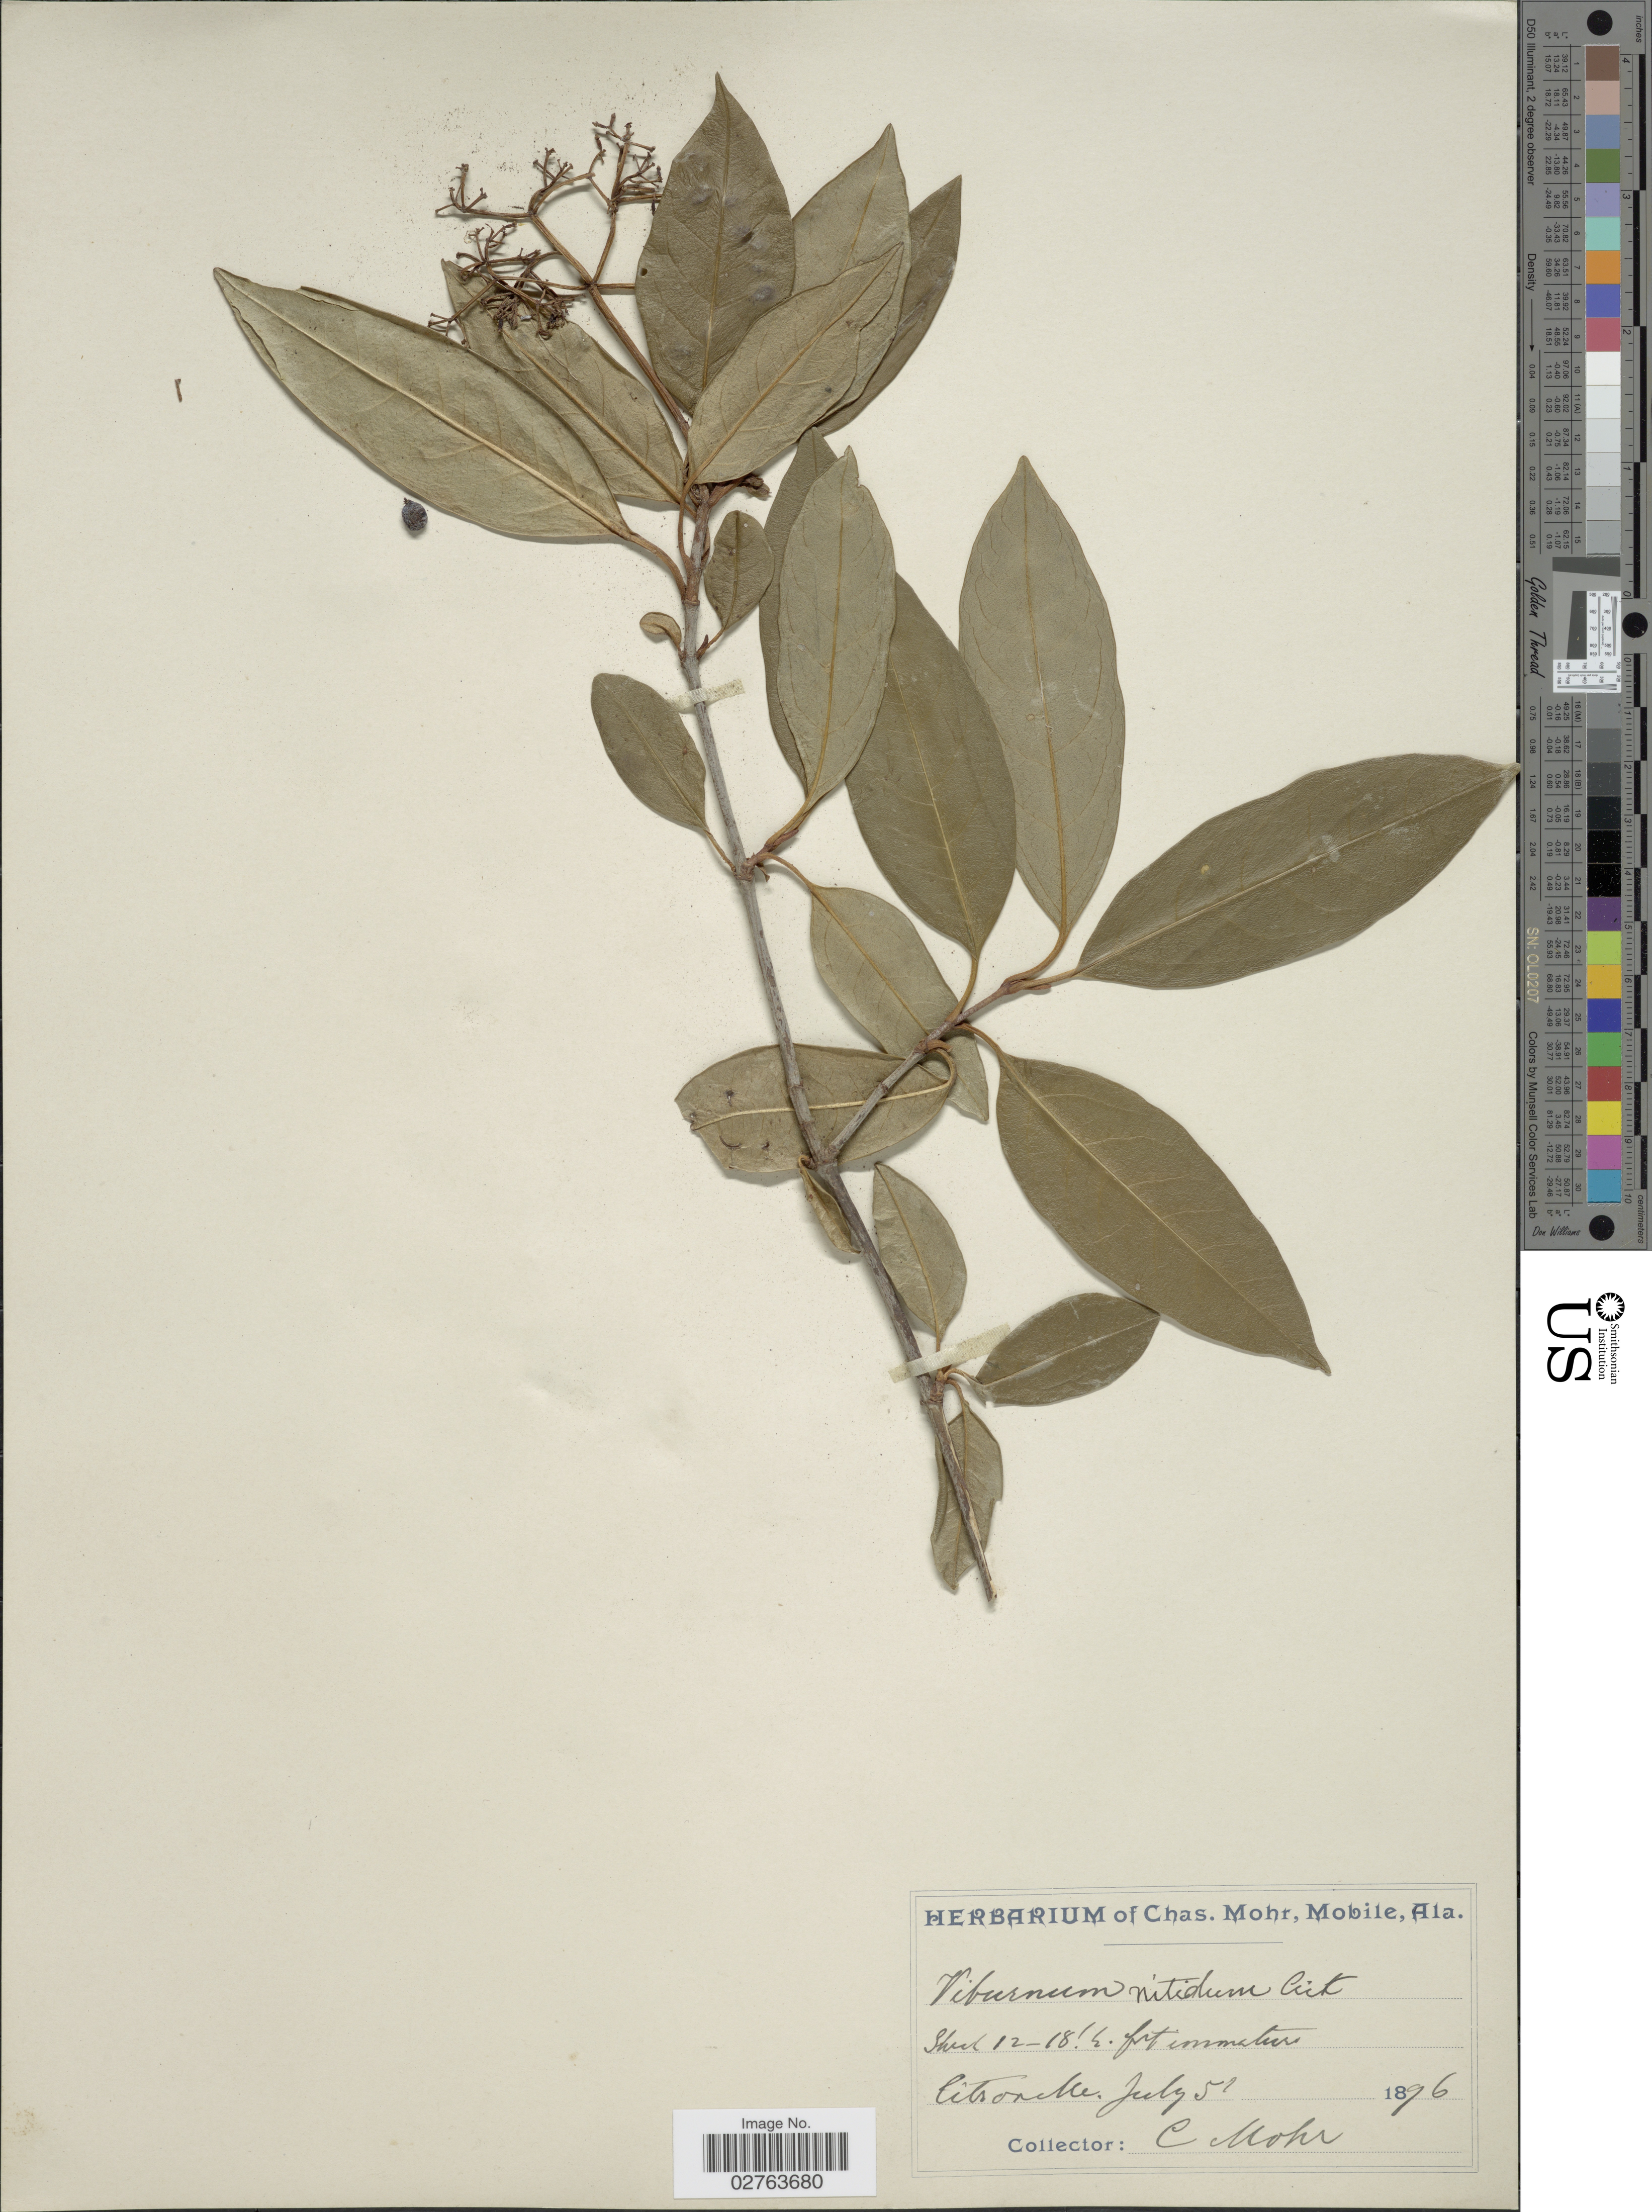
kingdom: Plantae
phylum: Tracheophyta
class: Magnoliopsida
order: Dipsacales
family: Viburnaceae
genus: Viburnum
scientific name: Viburnum nitidum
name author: Aiton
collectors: Mohr, C. T. (herbarium)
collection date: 1896-07-05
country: United States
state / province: Alabama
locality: Mobile. Citronelle